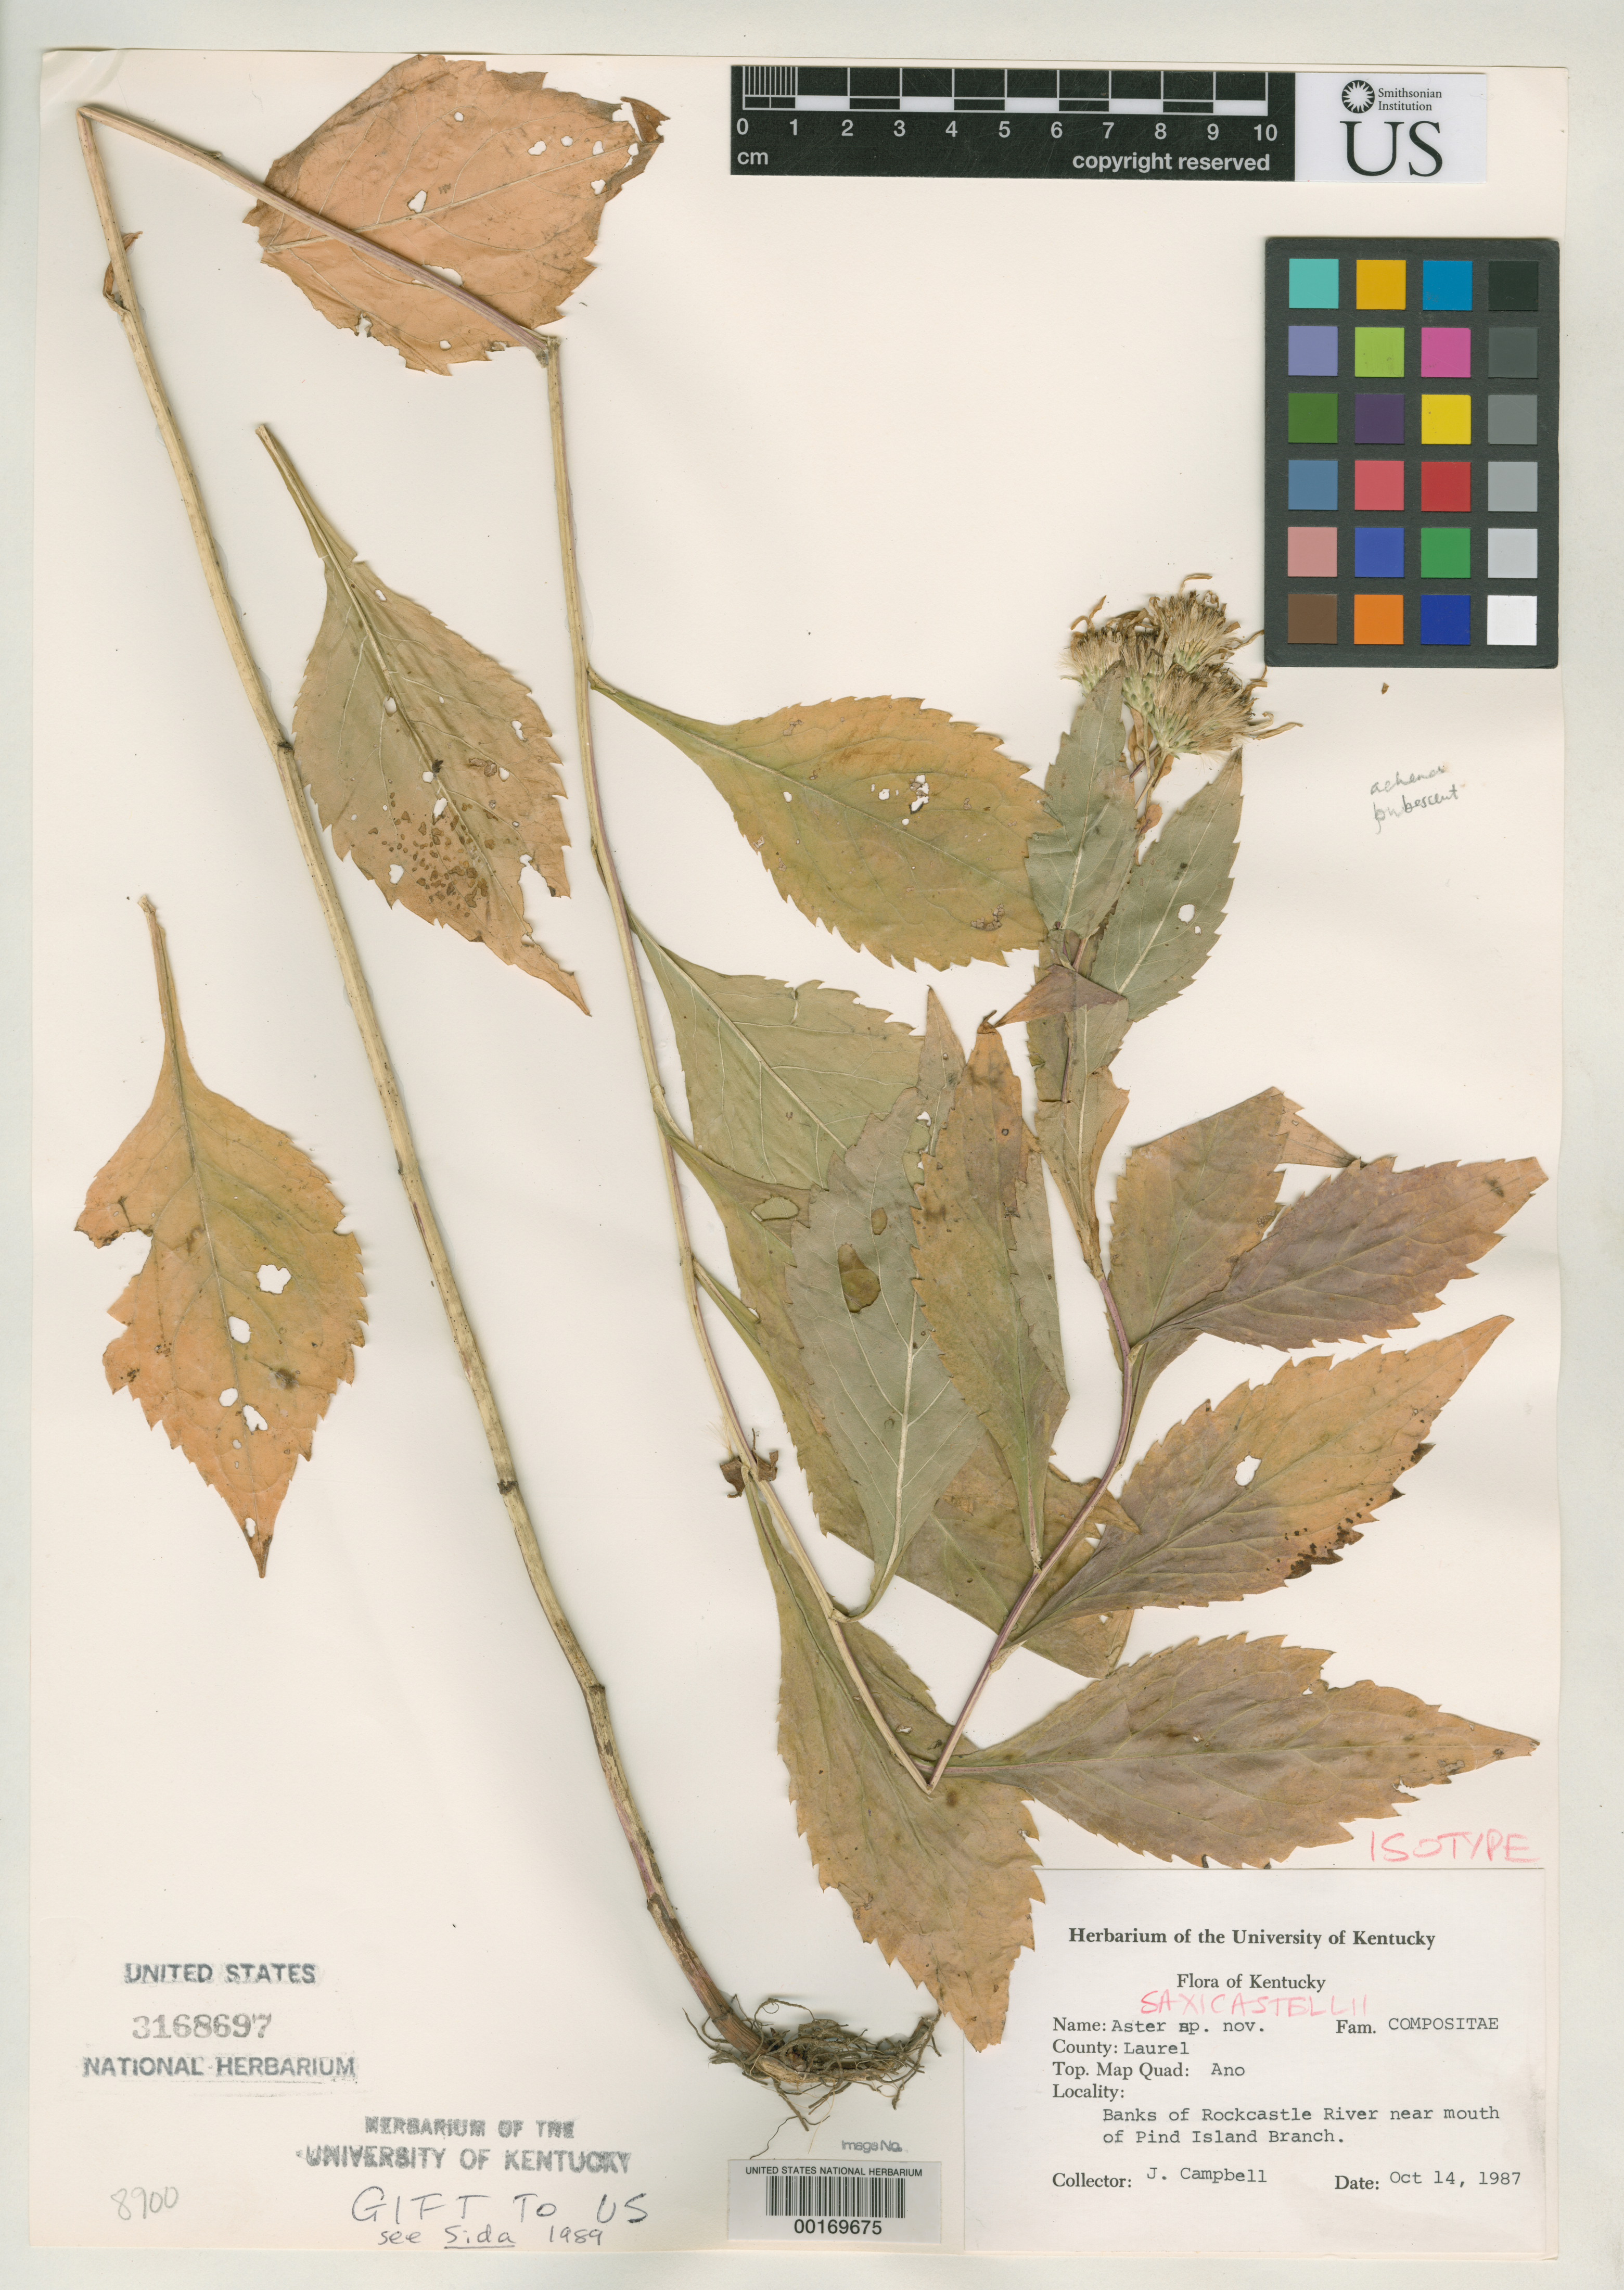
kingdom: Plantae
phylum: Tracheophyta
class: Magnoliopsida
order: Asterales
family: Asteraceae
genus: Aster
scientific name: Aster saxicastellii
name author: J.J.N. Campb. & Medley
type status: Isotype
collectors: J. Campbell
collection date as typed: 14 Oct 1987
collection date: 1987-10-14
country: United States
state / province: Kentucky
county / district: Laurel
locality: Banks of Rockcastle River near mouth of Pine Island Branch.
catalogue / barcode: US 3168697